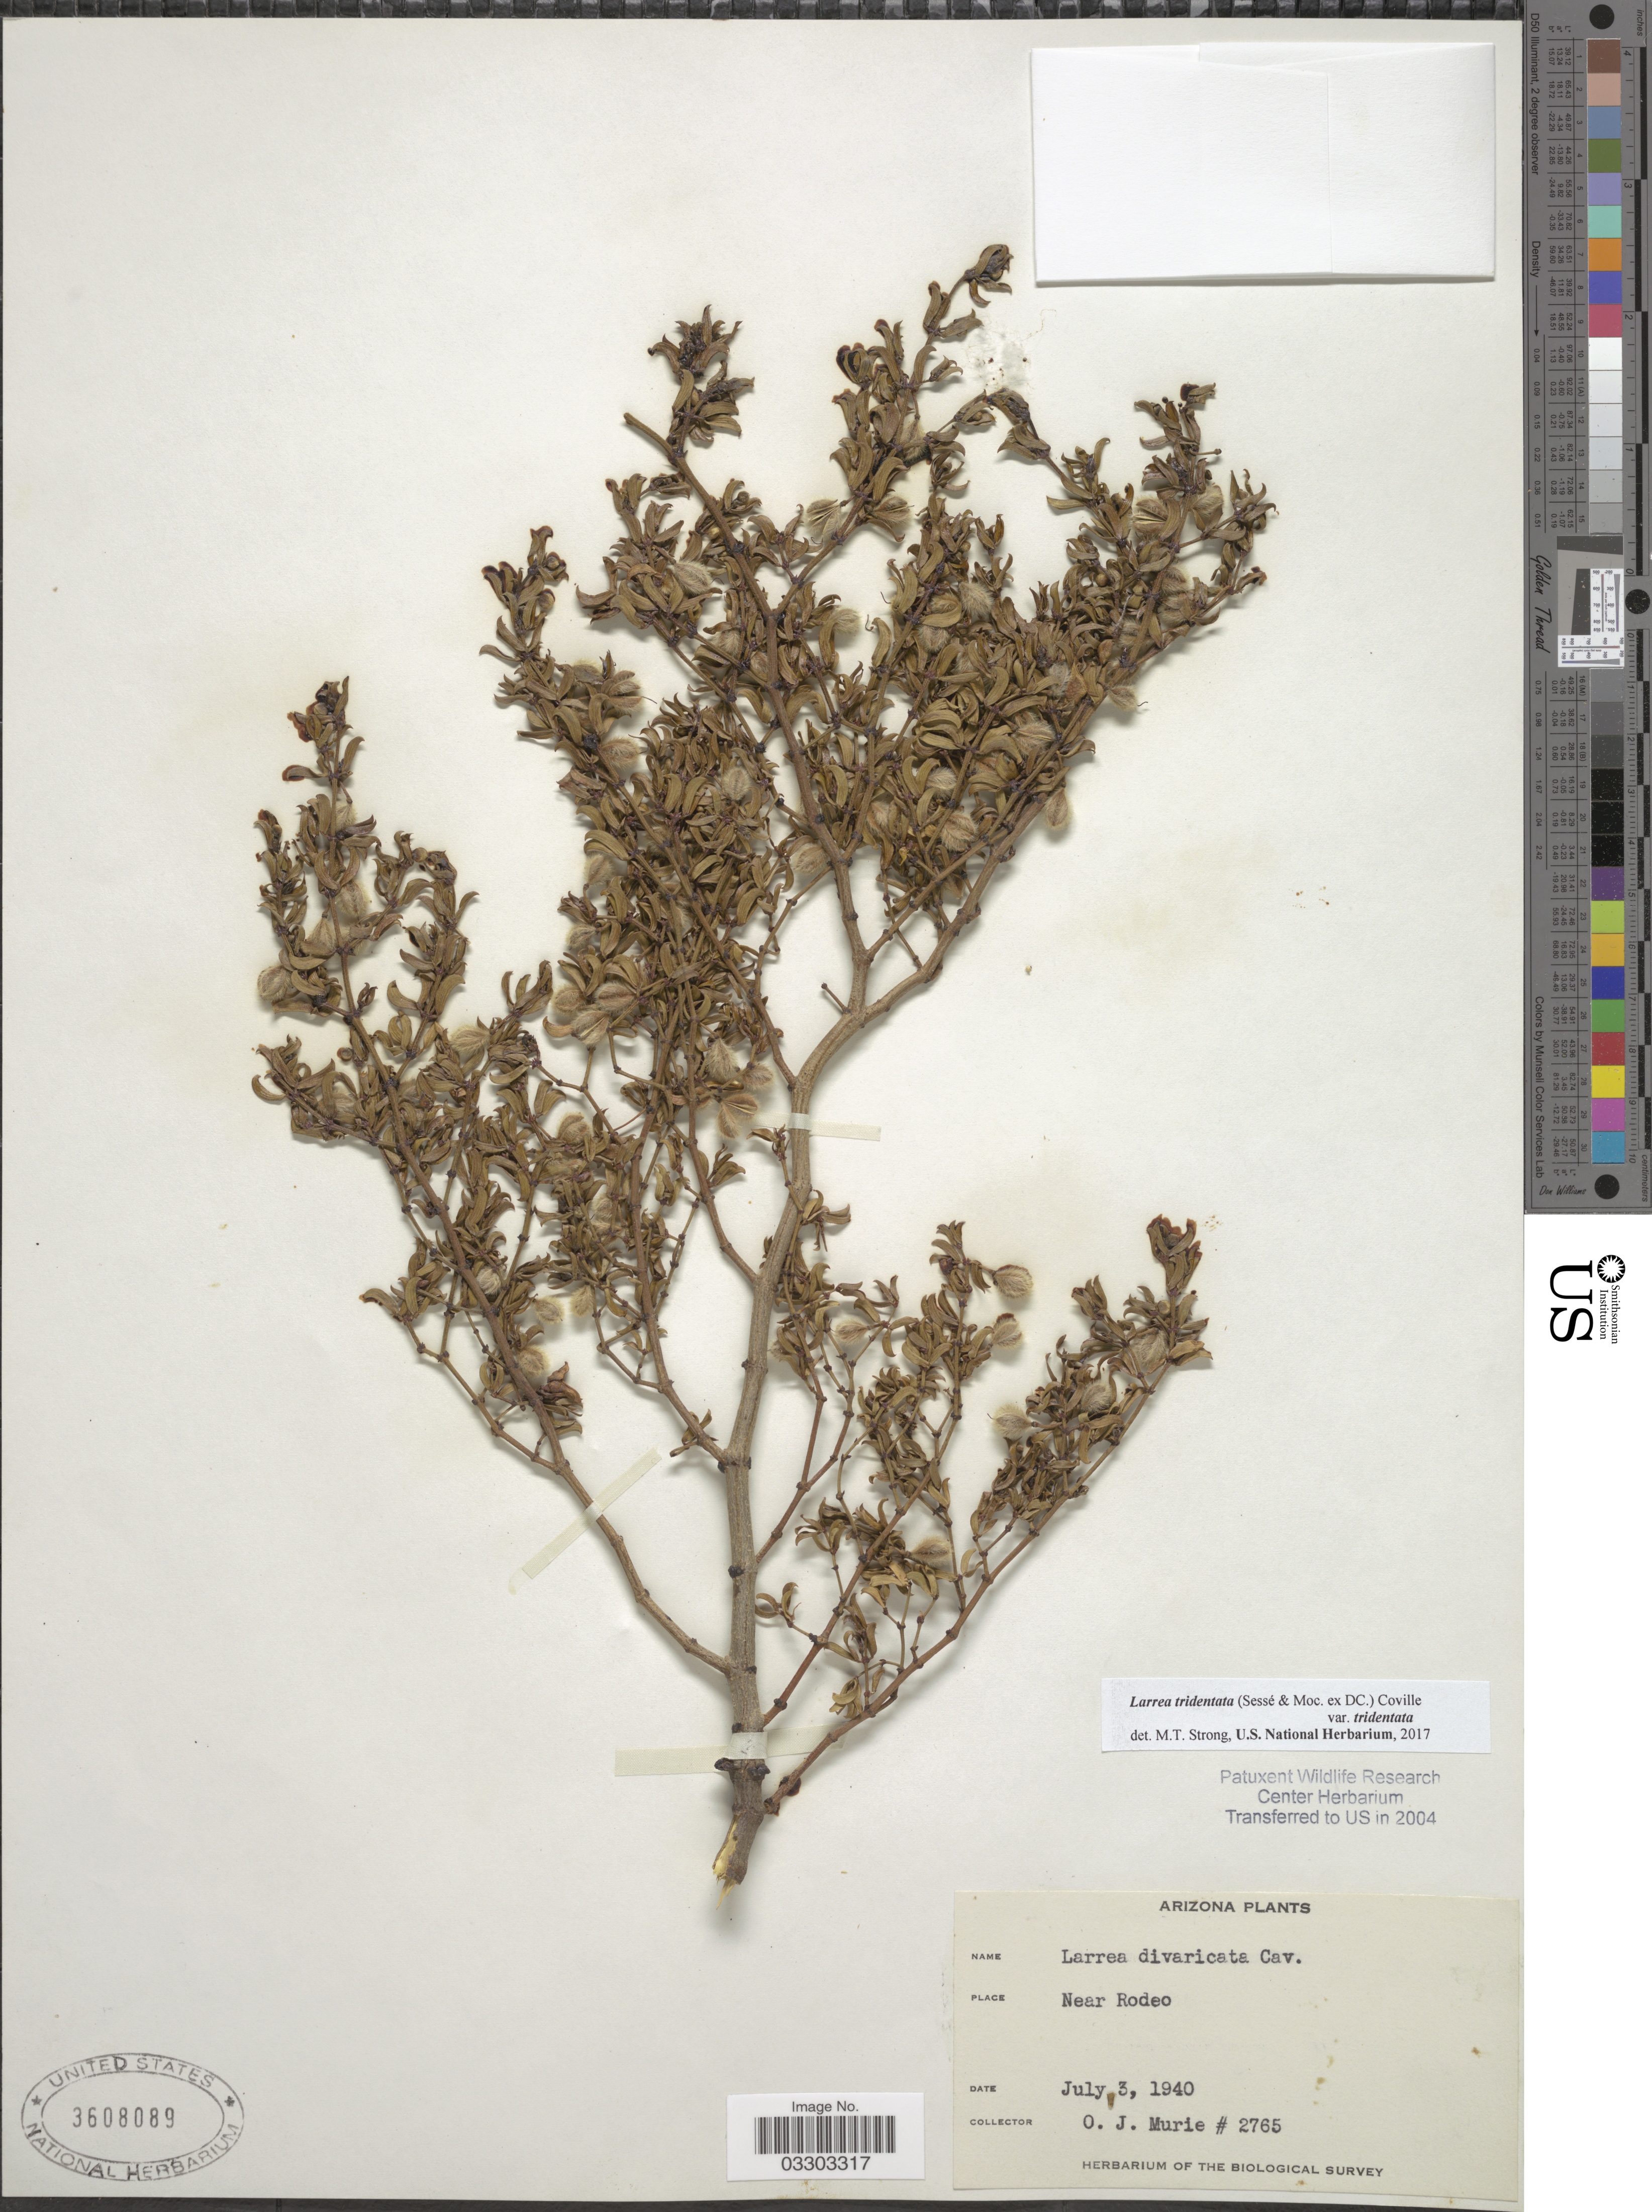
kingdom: Plantae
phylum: Tracheophyta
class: Magnoliopsida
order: Zygophyllales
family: Zygophyllaceae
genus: Larrea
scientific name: Larrea tridentata var. tridentata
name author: (Sessé & Moc. ex DC.) Coville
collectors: O. Murie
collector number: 2765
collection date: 1940-07-03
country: United States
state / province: Arizona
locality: Near Rodeo.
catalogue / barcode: US 3608089